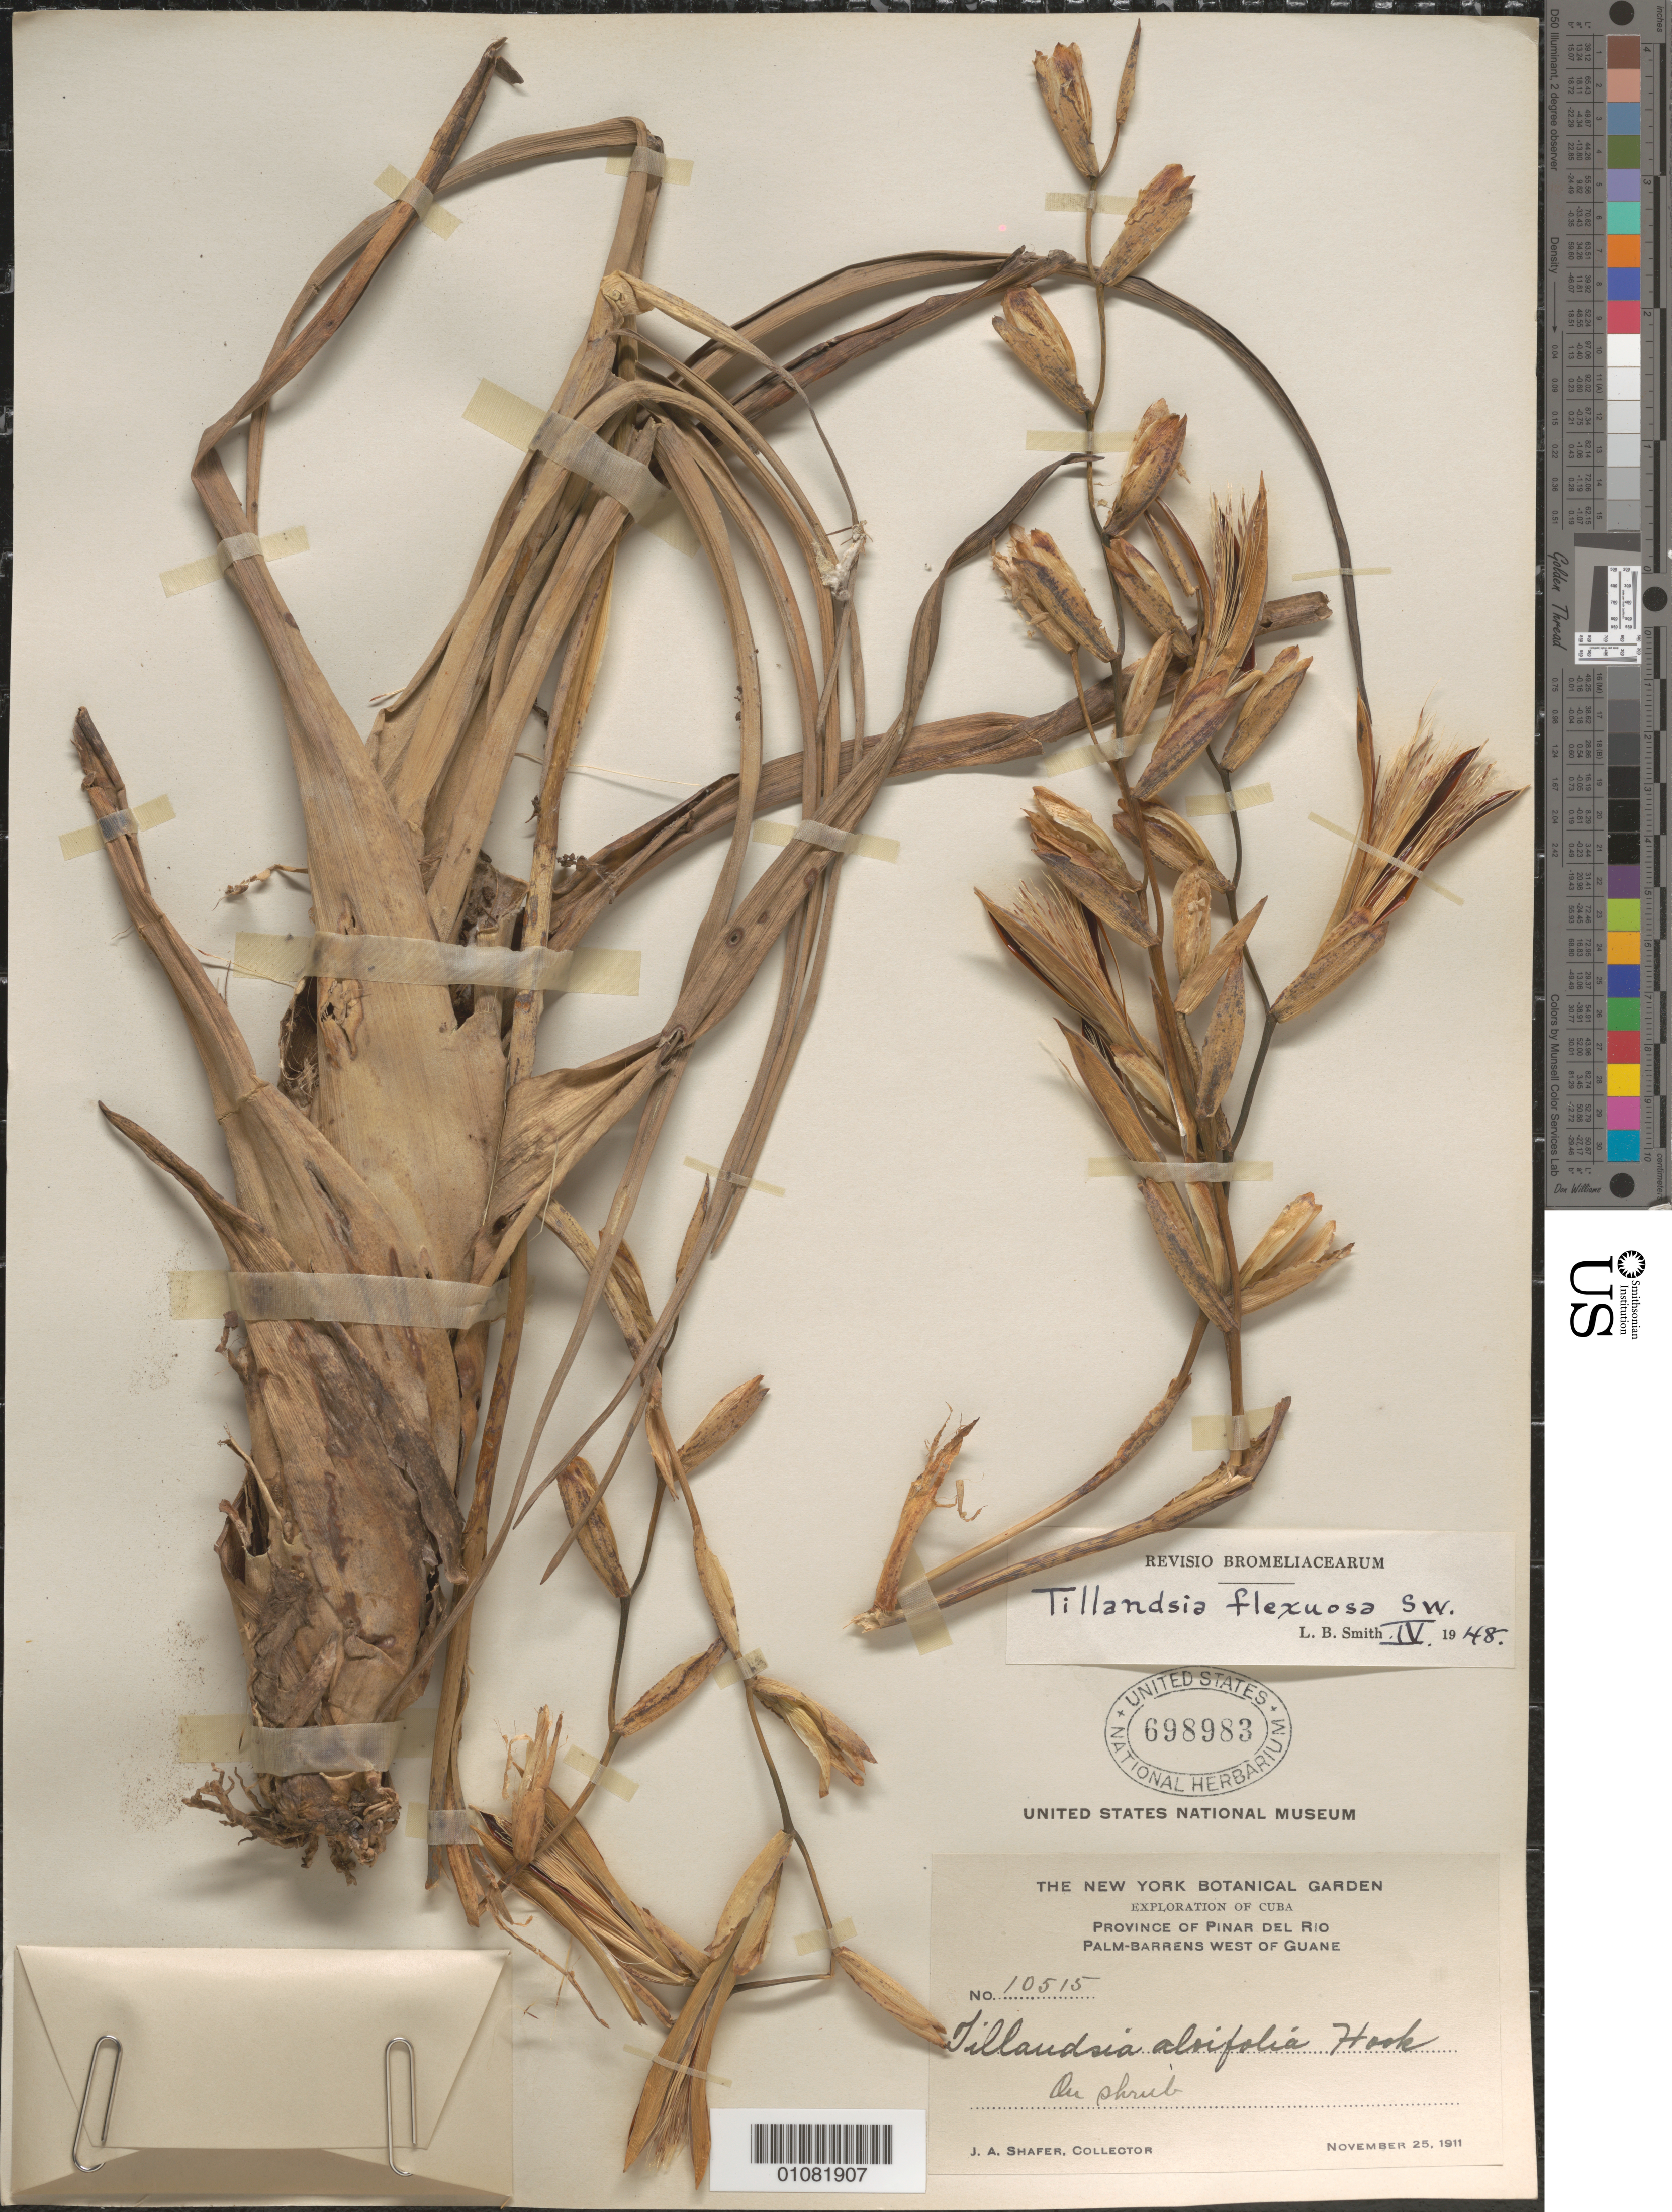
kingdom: Plantae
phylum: Tracheophyta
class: Liliopsida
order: Poales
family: Bromeliaceae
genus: Tillandsia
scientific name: Tillandsia flexuosa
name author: Sw.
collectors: J. A. Shafer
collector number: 10515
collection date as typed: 25 Nov 1911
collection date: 1911-11-25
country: Cuba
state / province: Pinar del Rio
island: Cuba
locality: Palm-Barrens W of Guane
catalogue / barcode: US 698983